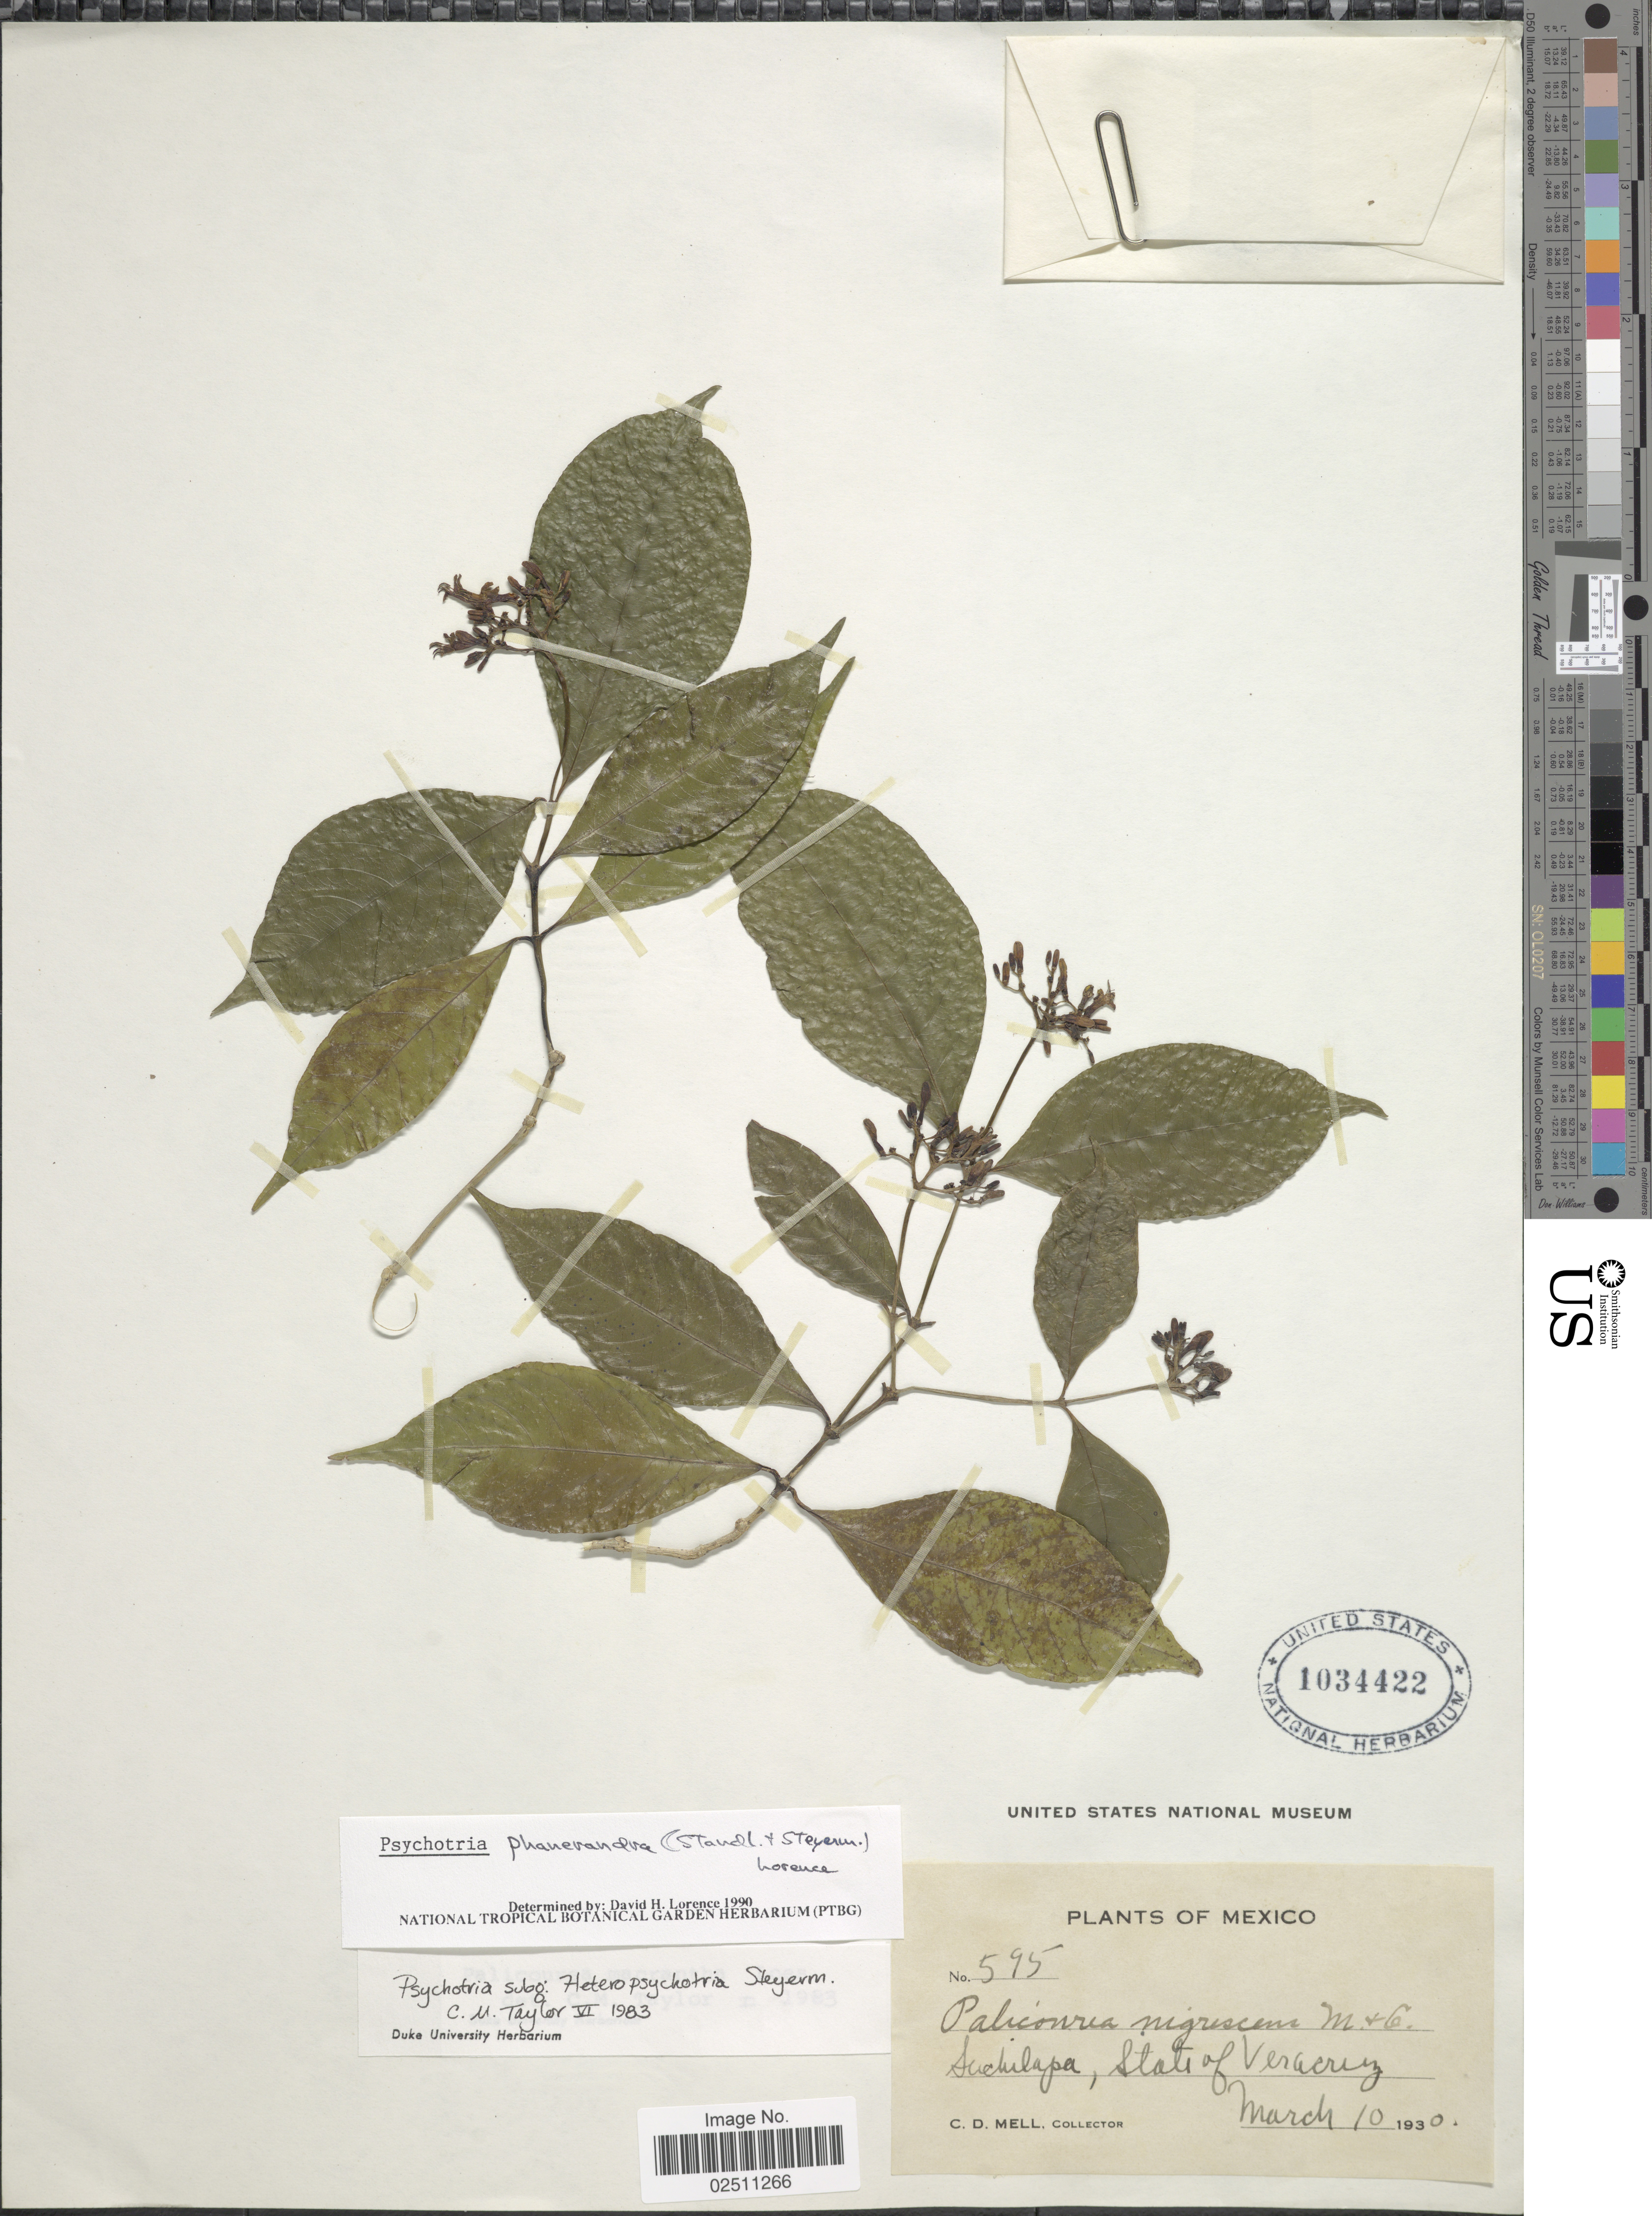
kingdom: Plantae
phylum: Tracheophyta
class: Magnoliopsida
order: Gentianales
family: Rubiaceae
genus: Psychotria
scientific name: Psychotria phanerandra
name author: (Standl. & Steyerm.) Lorence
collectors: C. D. Mell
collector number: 595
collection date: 1930-03-10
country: Mexico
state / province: Veracruz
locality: Suchilapa, State of Veracruz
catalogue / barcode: US 1034422